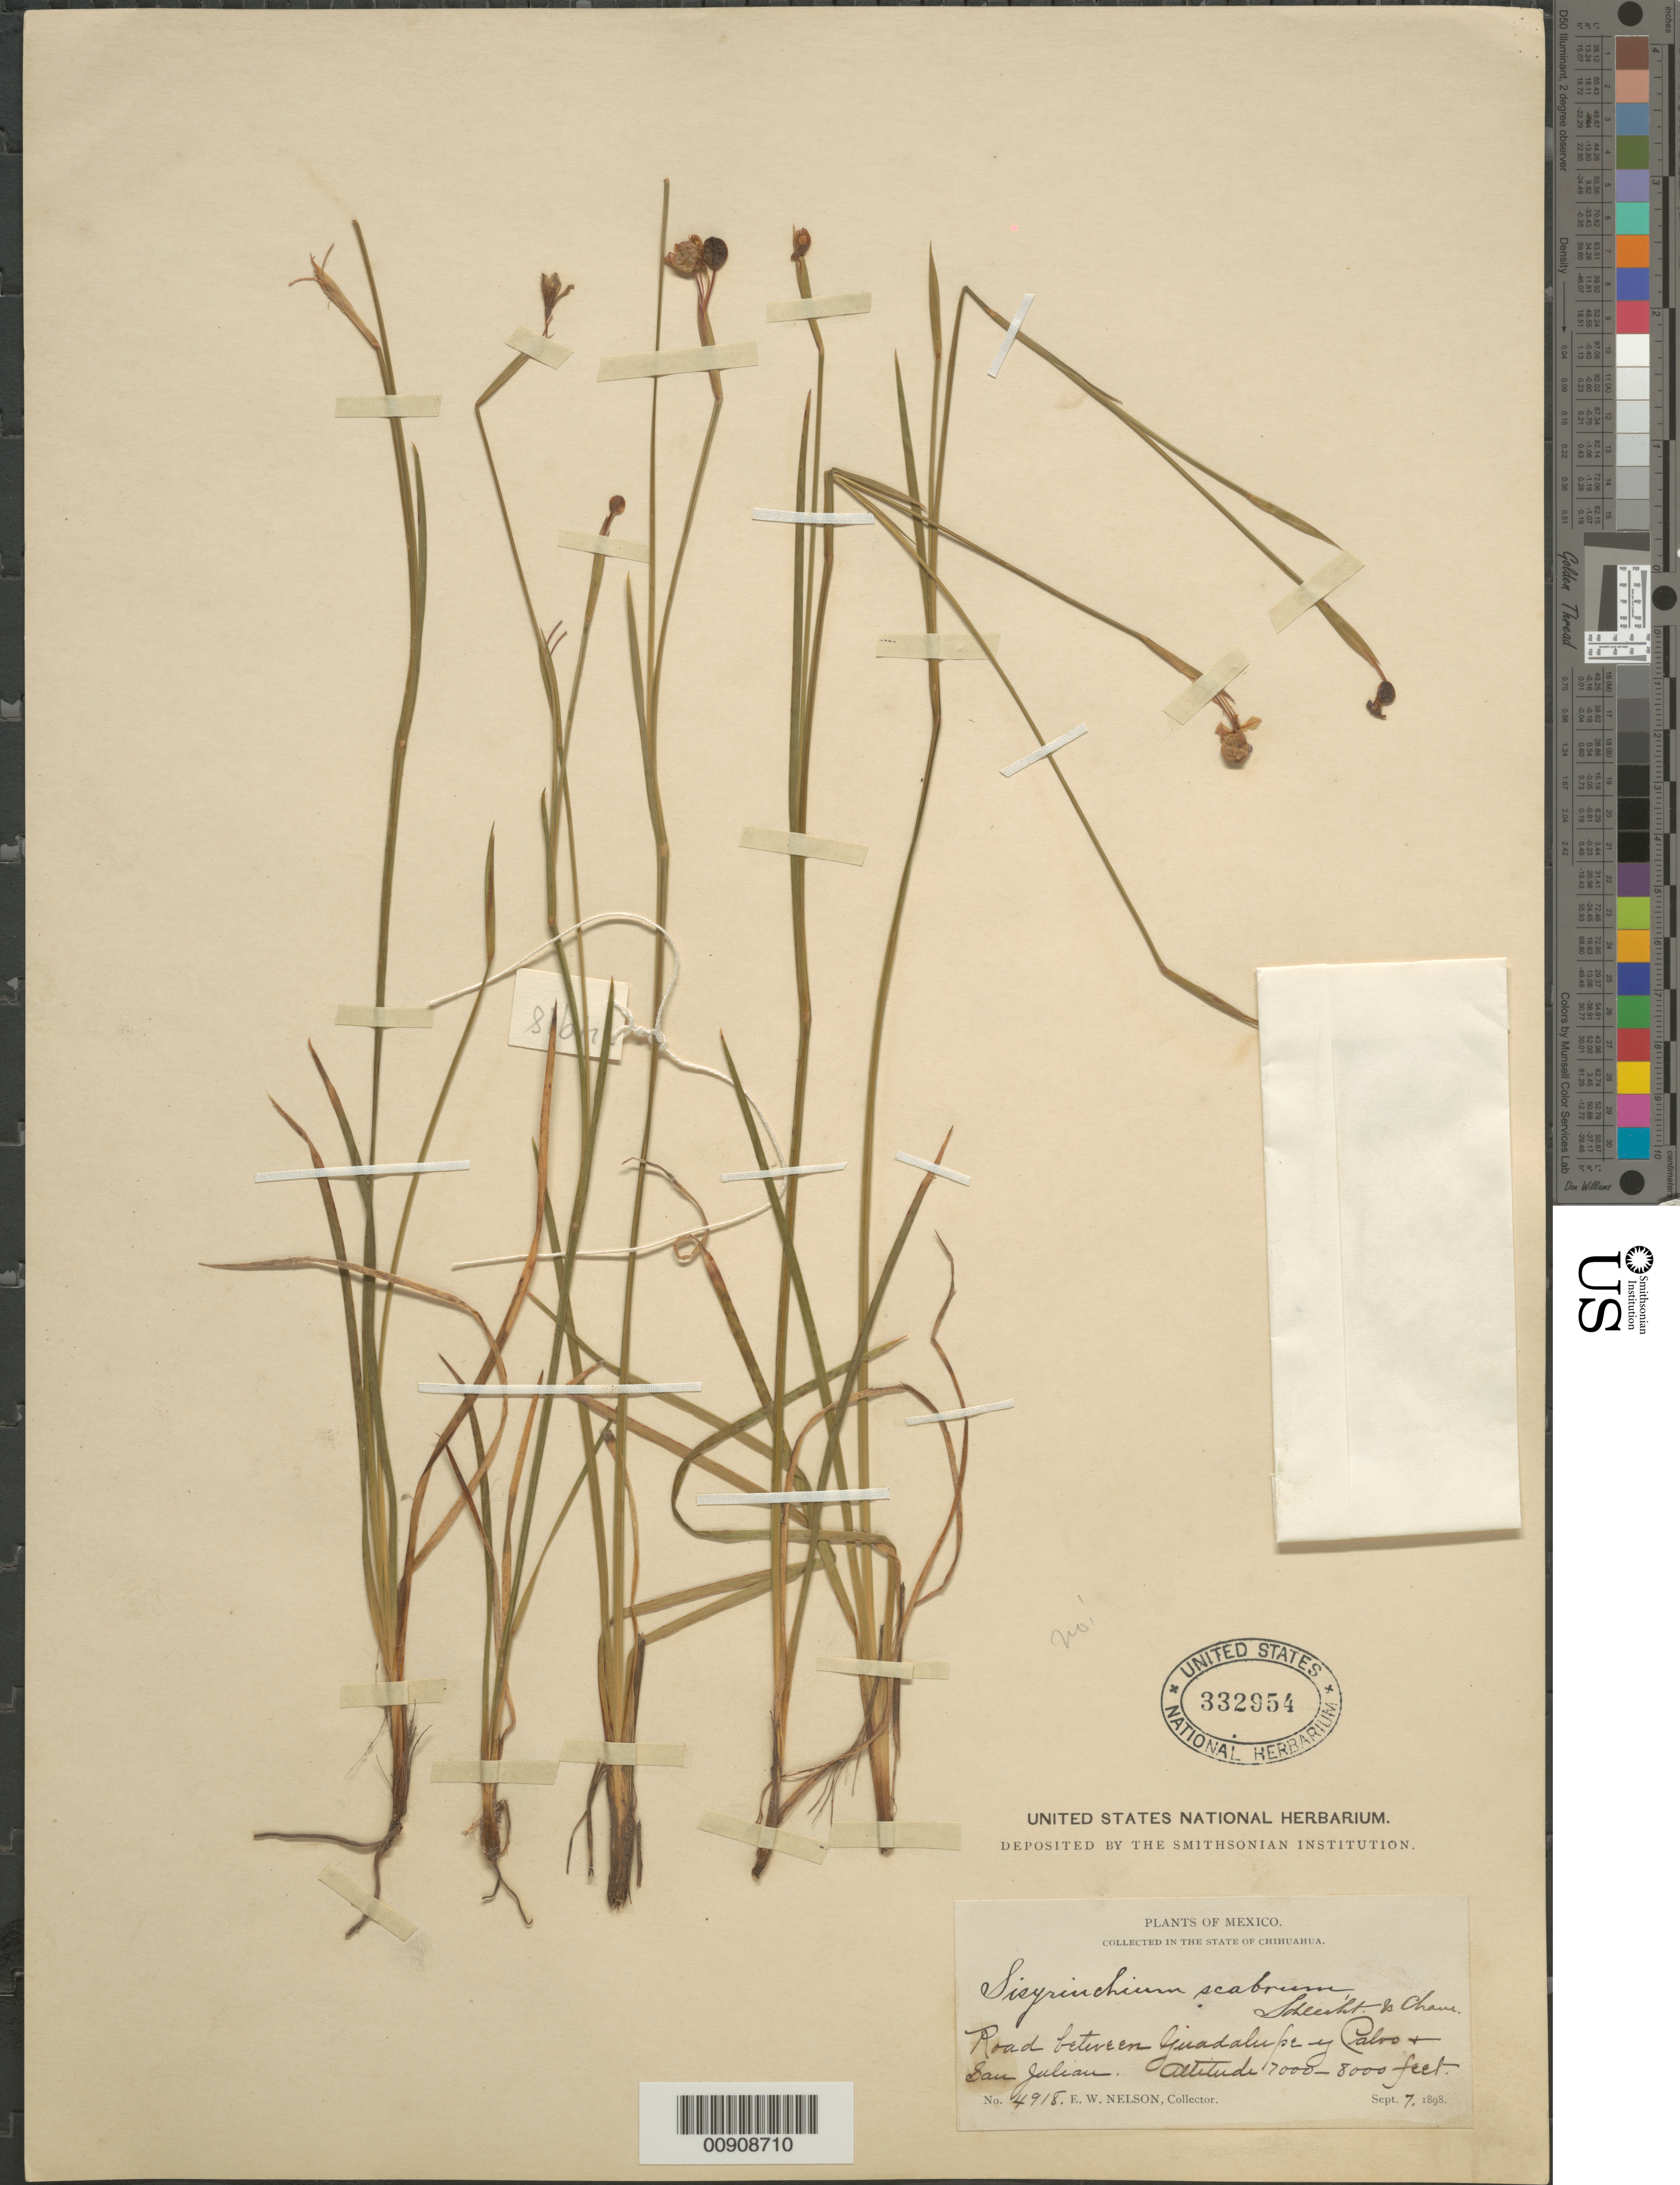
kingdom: Plantae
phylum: Tracheophyta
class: Liliopsida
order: Asparagales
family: Iridaceae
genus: Sisyrinchium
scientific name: Sisyrinchium scabrum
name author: Schltdl. & Cham.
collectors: E. W. Nelson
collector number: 4918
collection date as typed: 07 Sep 1898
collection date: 1898-09-07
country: Mexico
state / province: Chihuahua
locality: Road between Guadalupe y Calvo & San Julian, State of Chihuahua.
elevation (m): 2134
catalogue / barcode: US 332954